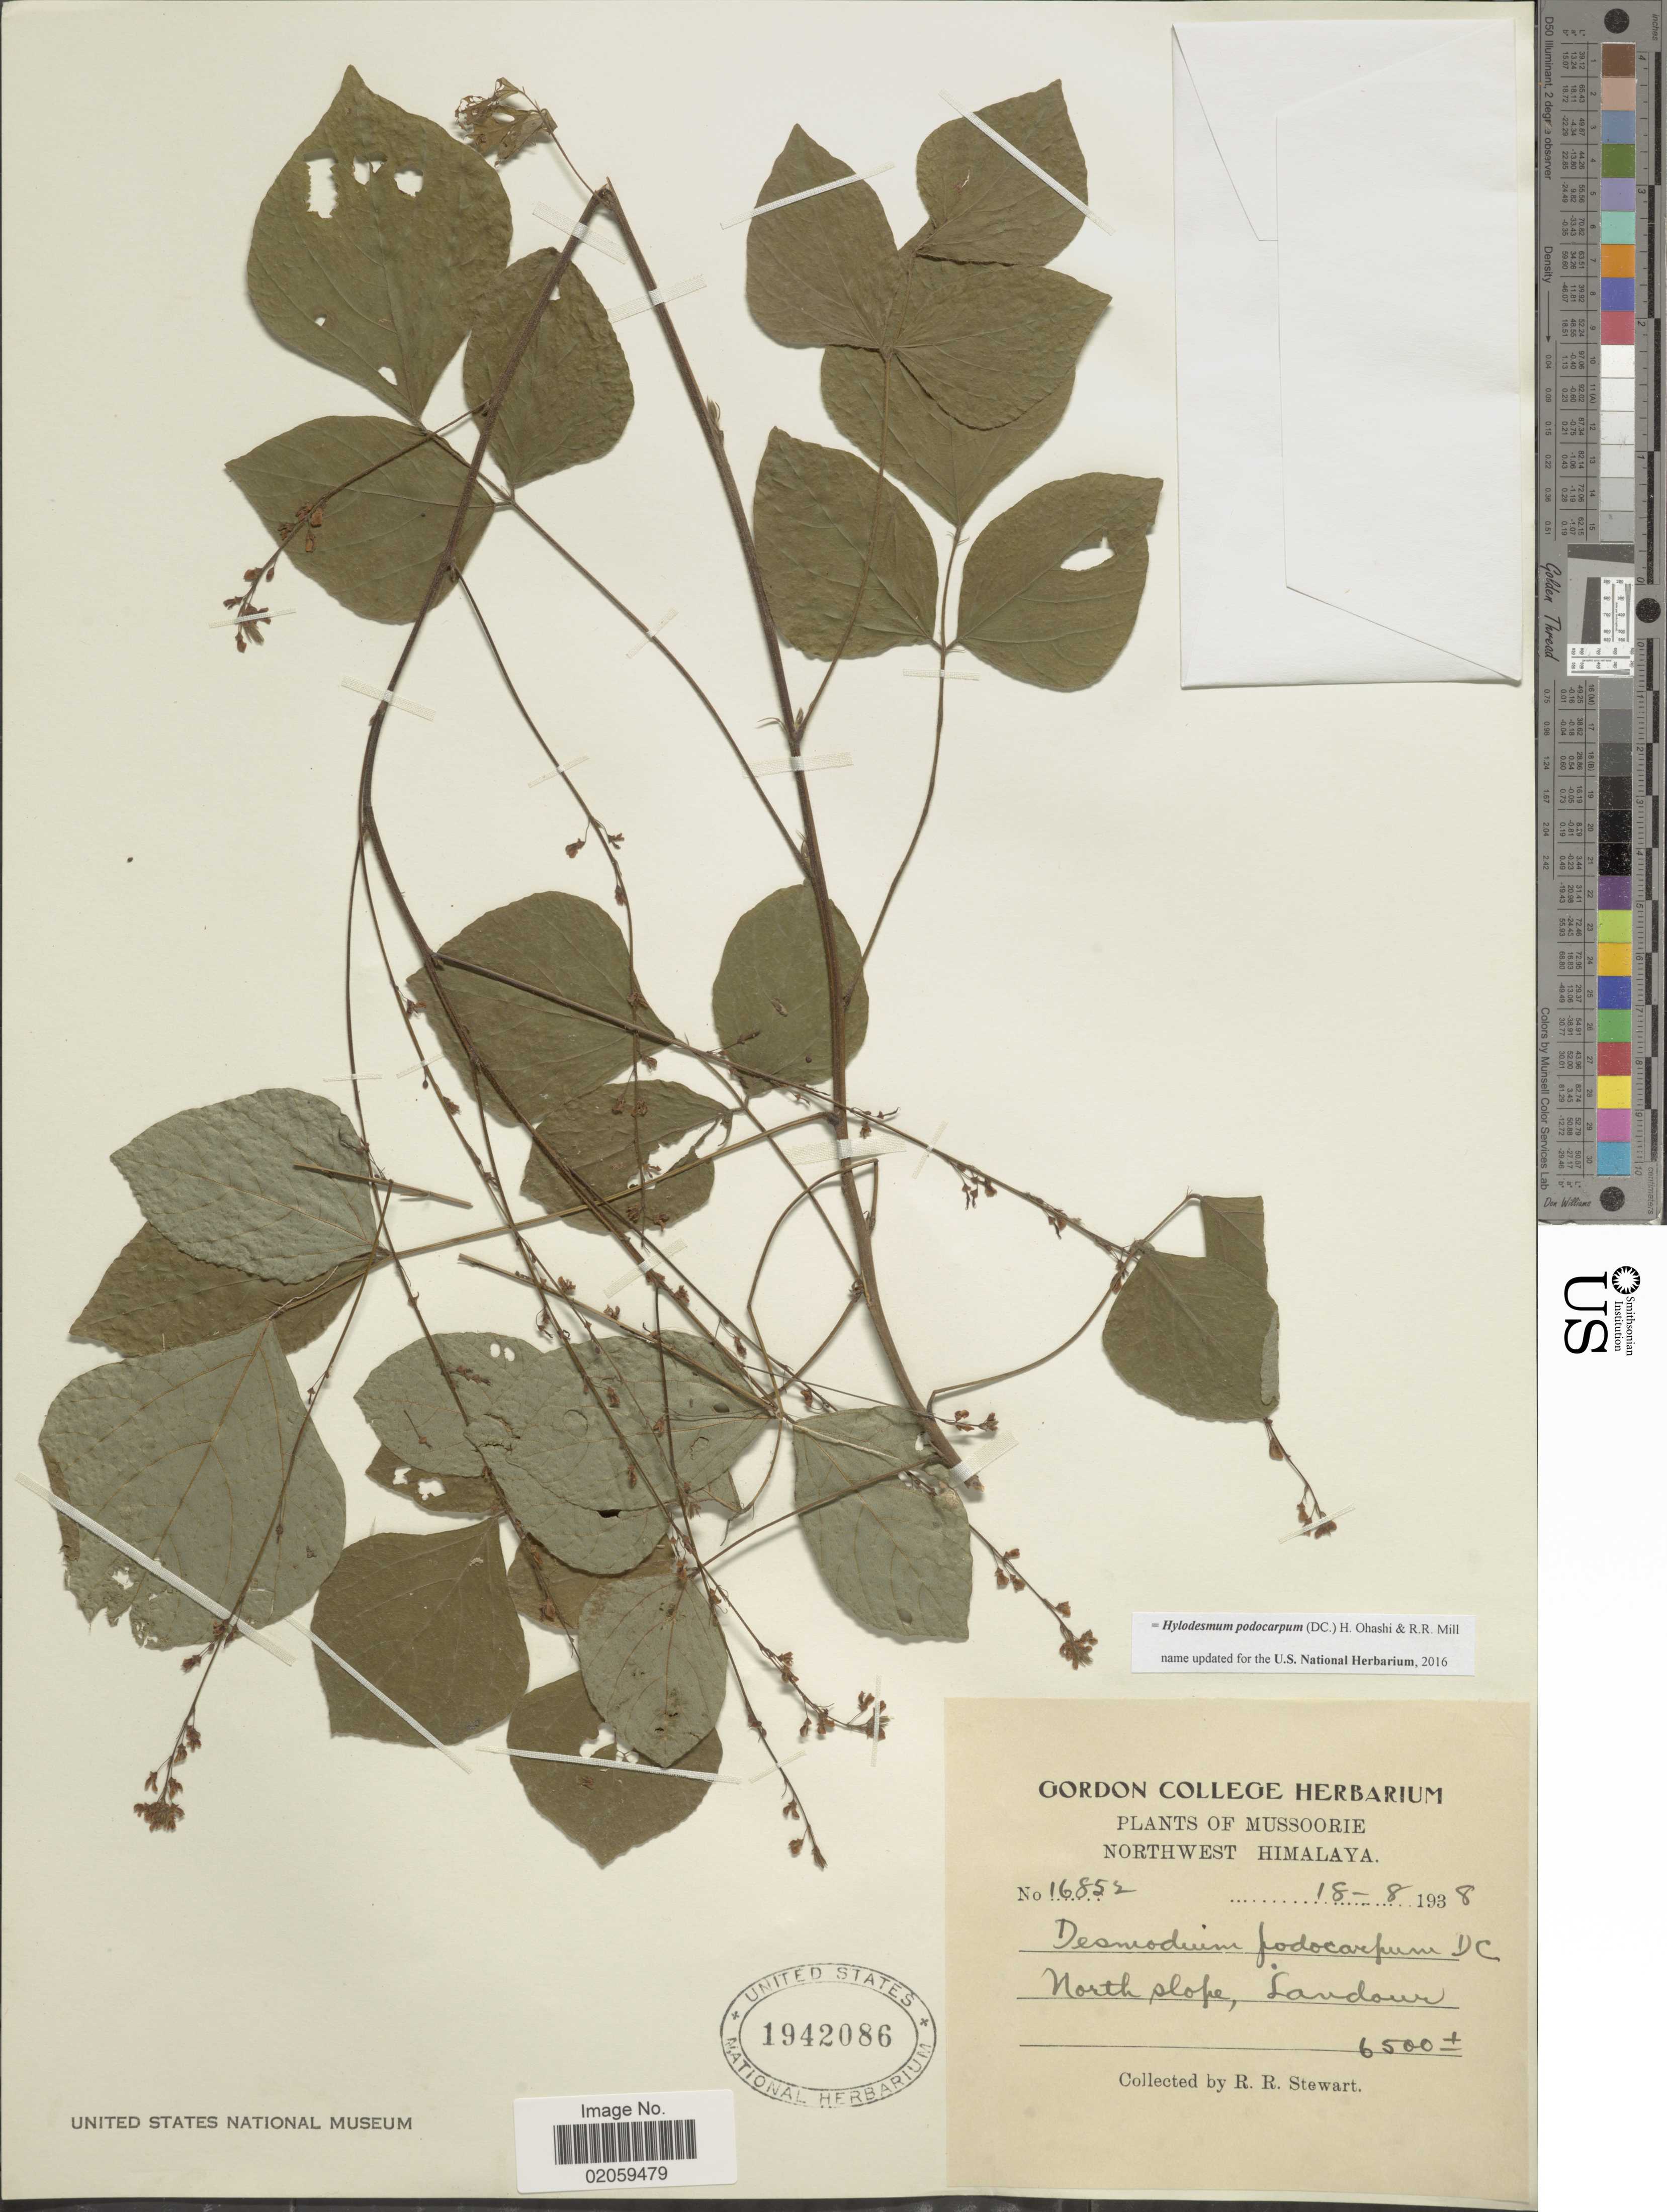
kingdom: Plantae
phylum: Tracheophyta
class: Magnoliopsida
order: Fabales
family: Fabaceae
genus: Hylodesmum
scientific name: Hylodesmum podocarpum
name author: (DC.) H. Ohashi & R.R. Mill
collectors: R. R. Stewart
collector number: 16852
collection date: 1938-08-18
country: India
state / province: Uttarakhand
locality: Mussoorie, Northwet Himalaya, Landour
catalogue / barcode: US 1942086